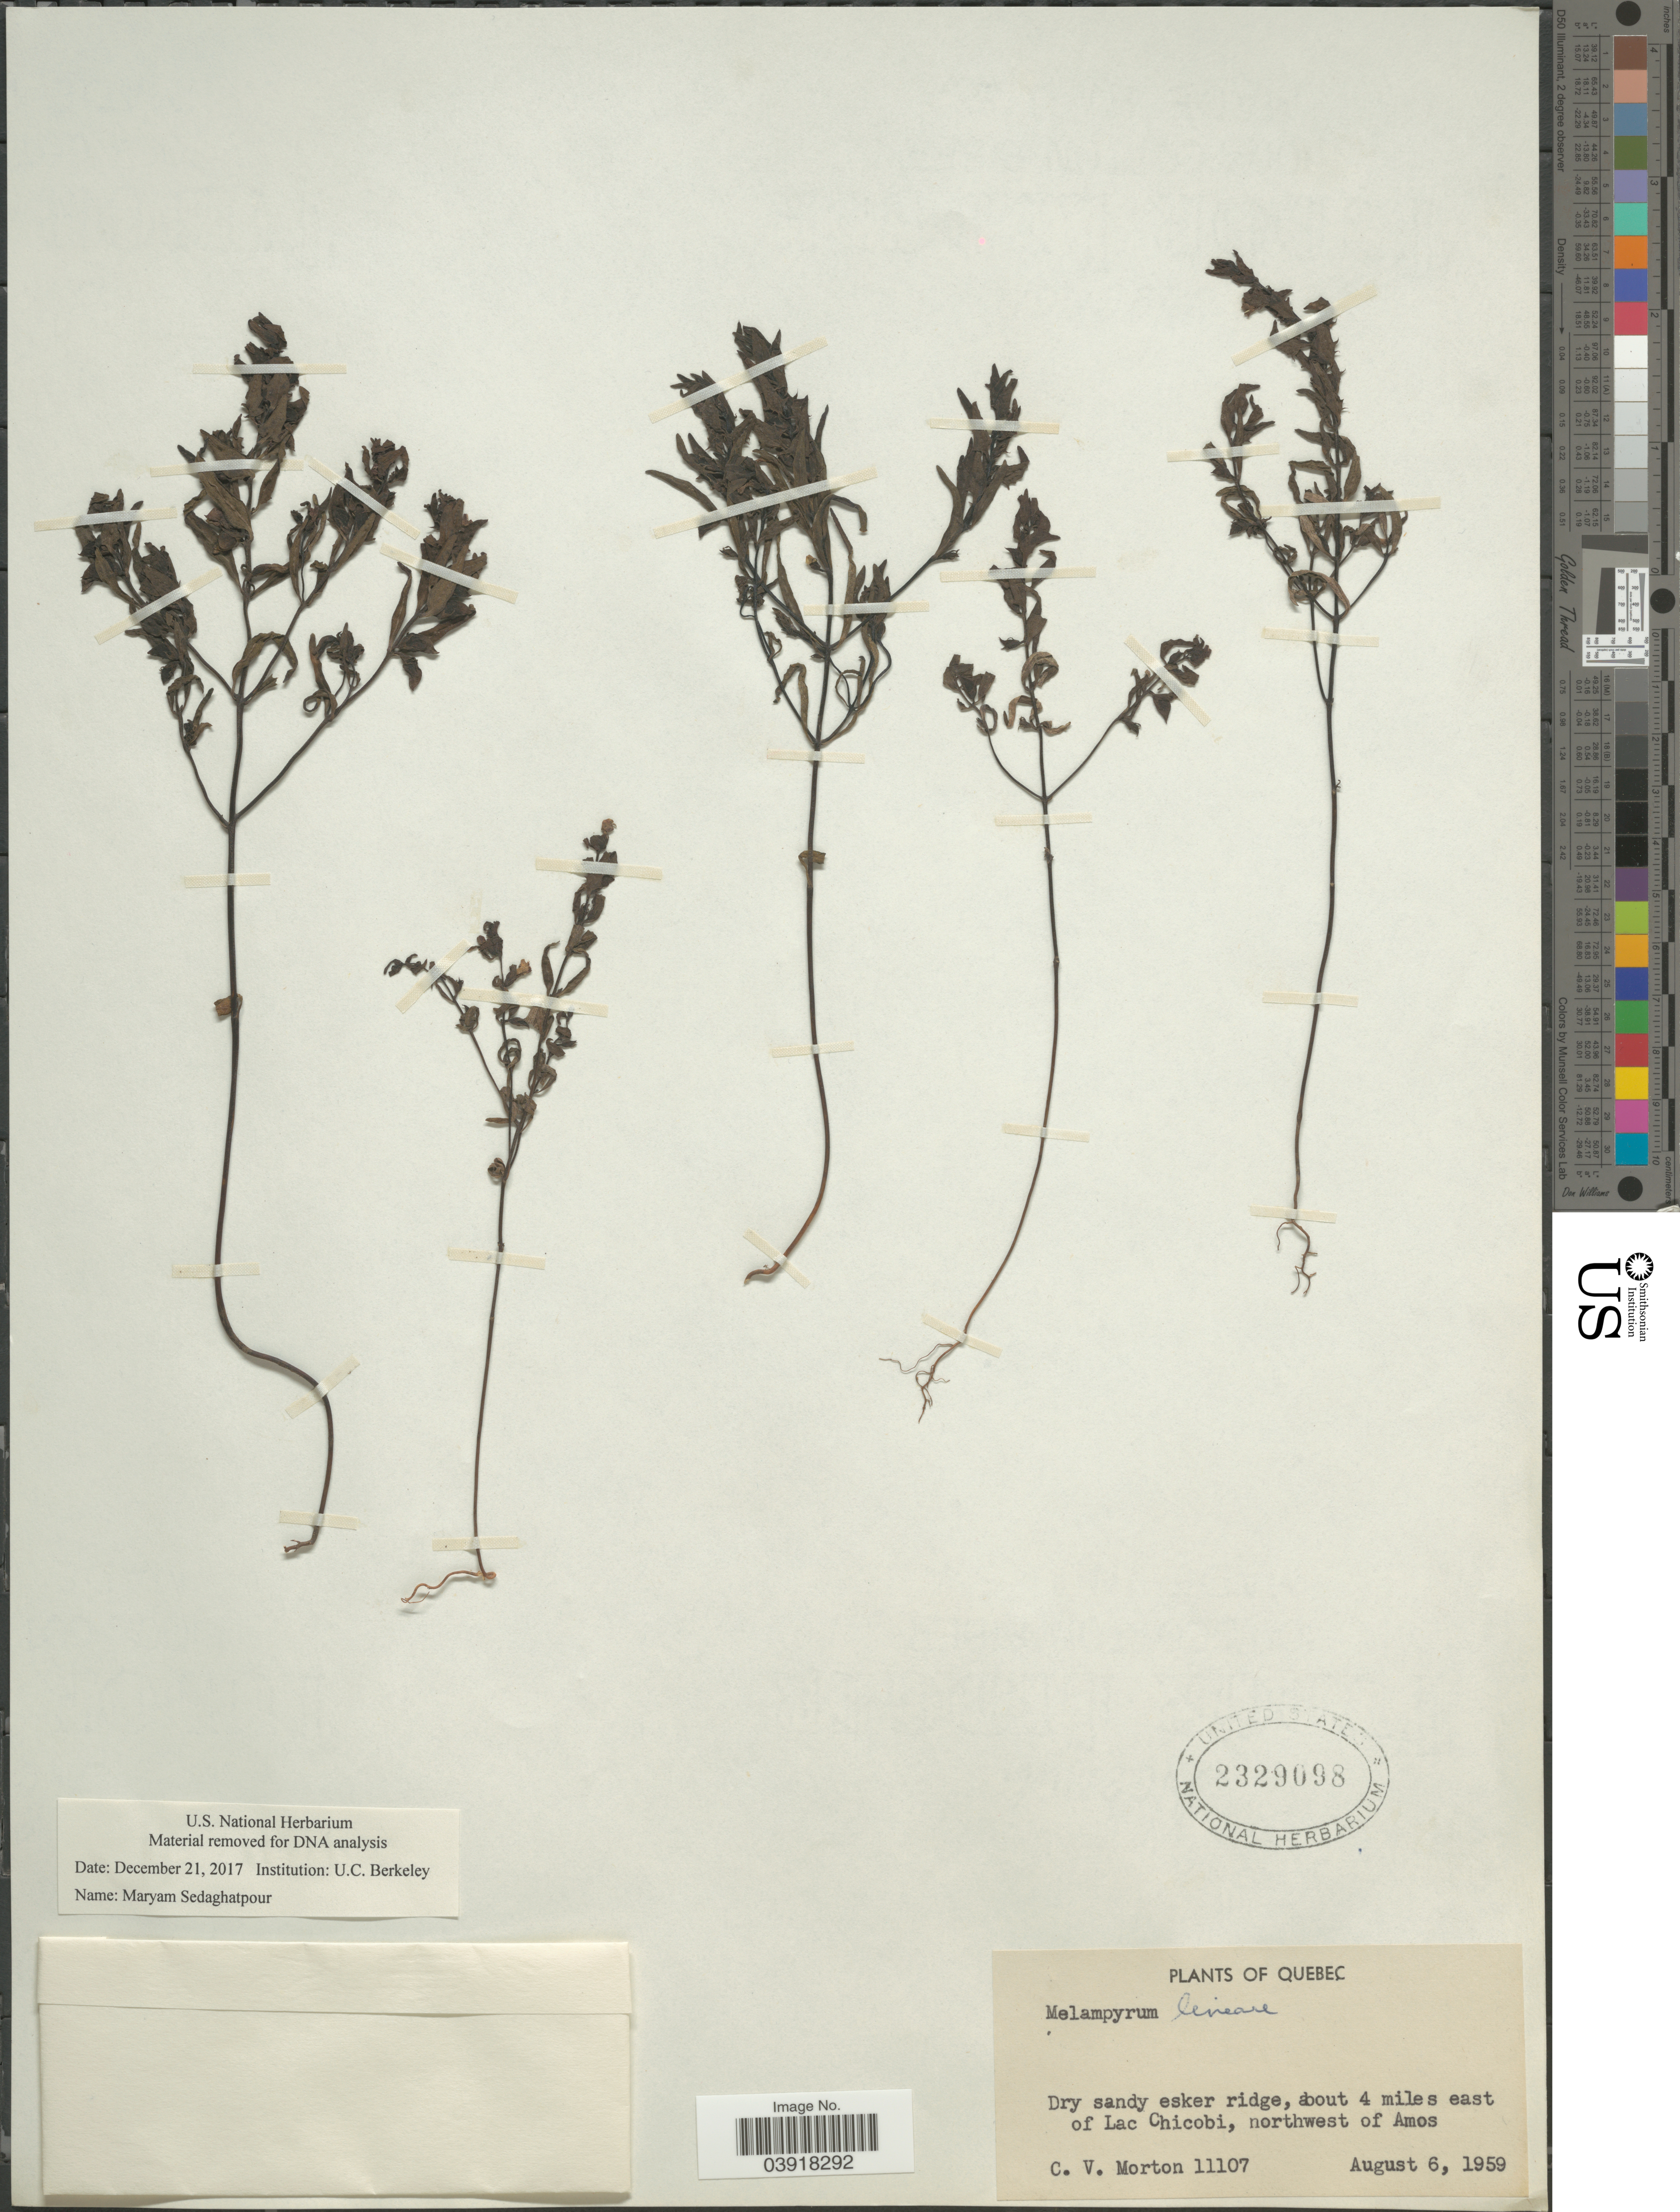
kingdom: Plantae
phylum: Tracheophyta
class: Magnoliopsida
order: Lamiales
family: Orobanchaceae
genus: Melampyrum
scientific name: Melampyrum lineare var. latifolium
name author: (Muhl.) P. Beauv.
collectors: C. V. Morton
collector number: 11107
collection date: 1959-08-06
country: Canada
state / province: Quebec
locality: About 4 miles east of Lac Chicobi, northwest of Amos.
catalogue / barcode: US 2329098